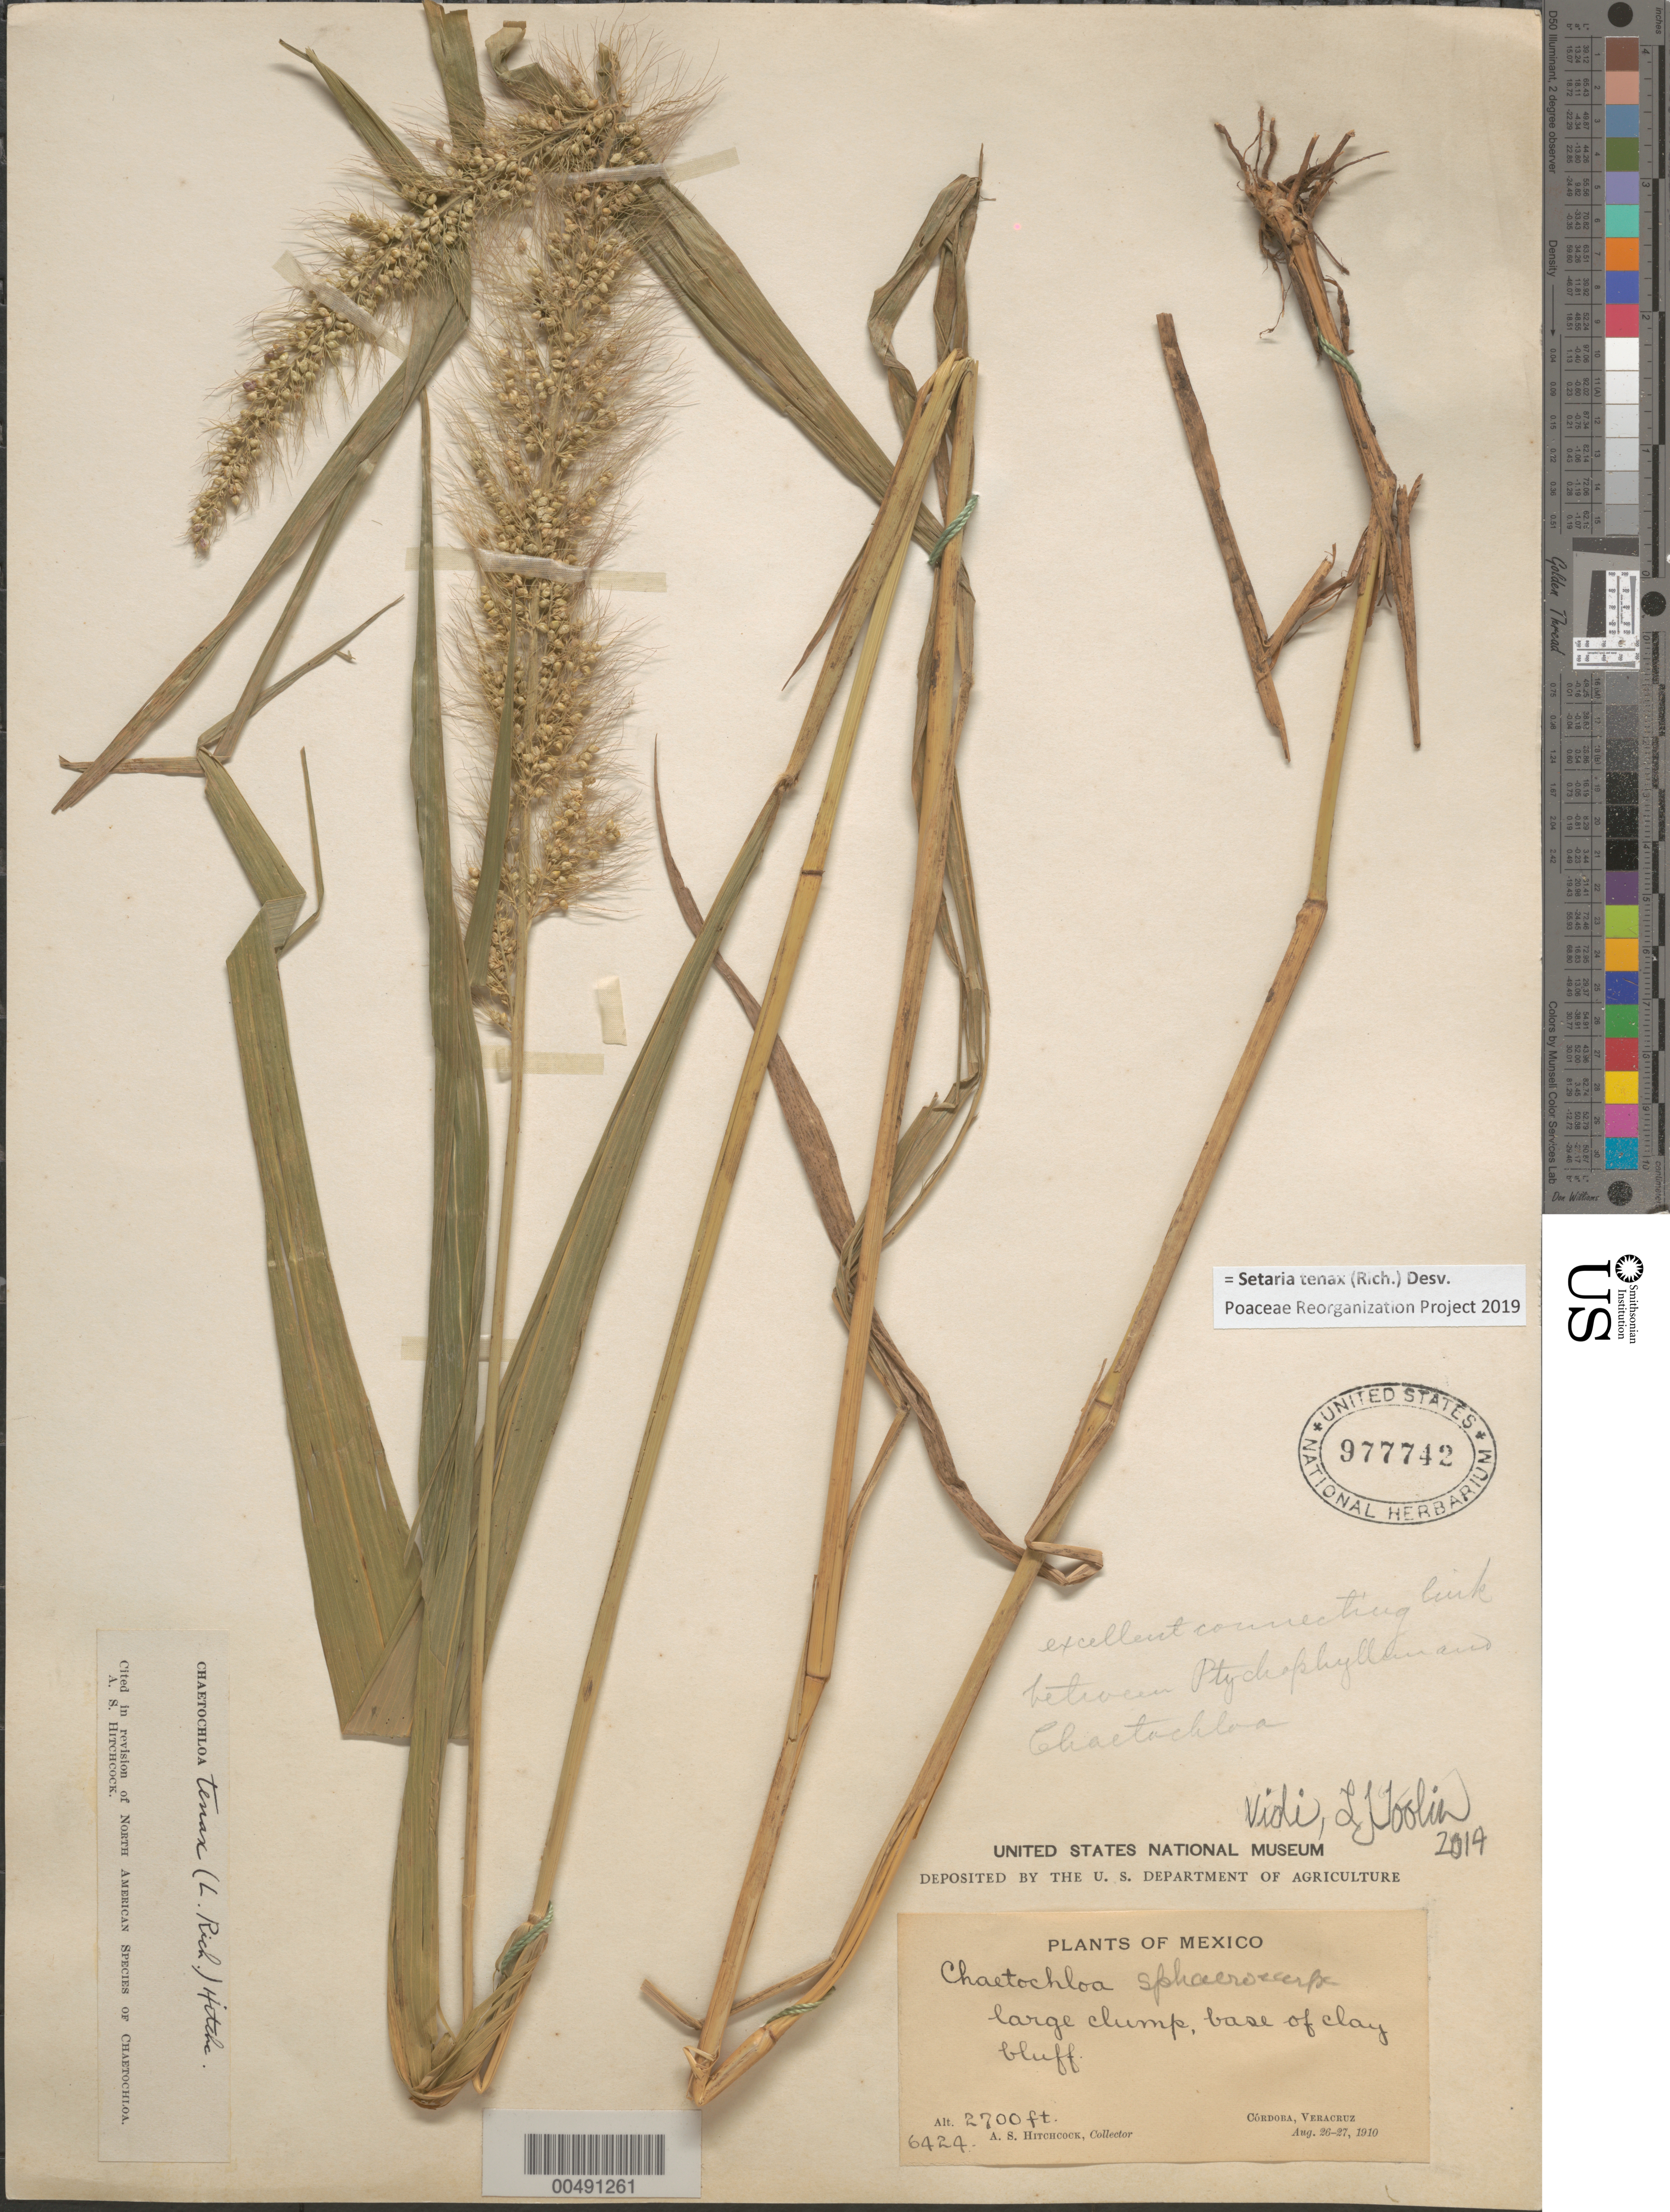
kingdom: Plantae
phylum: Tracheophyta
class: Liliopsida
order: Poales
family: Poaceae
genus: Setaria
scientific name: Setaria tenax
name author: (Rich.) Desv.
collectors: A. S. Hitchcock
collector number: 6424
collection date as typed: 26 Aug 1910 to 27 Aug 1910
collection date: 1910-08-26/1910-08-27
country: Mexico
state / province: Veracruz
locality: Córdoba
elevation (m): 823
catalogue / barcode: US 977742